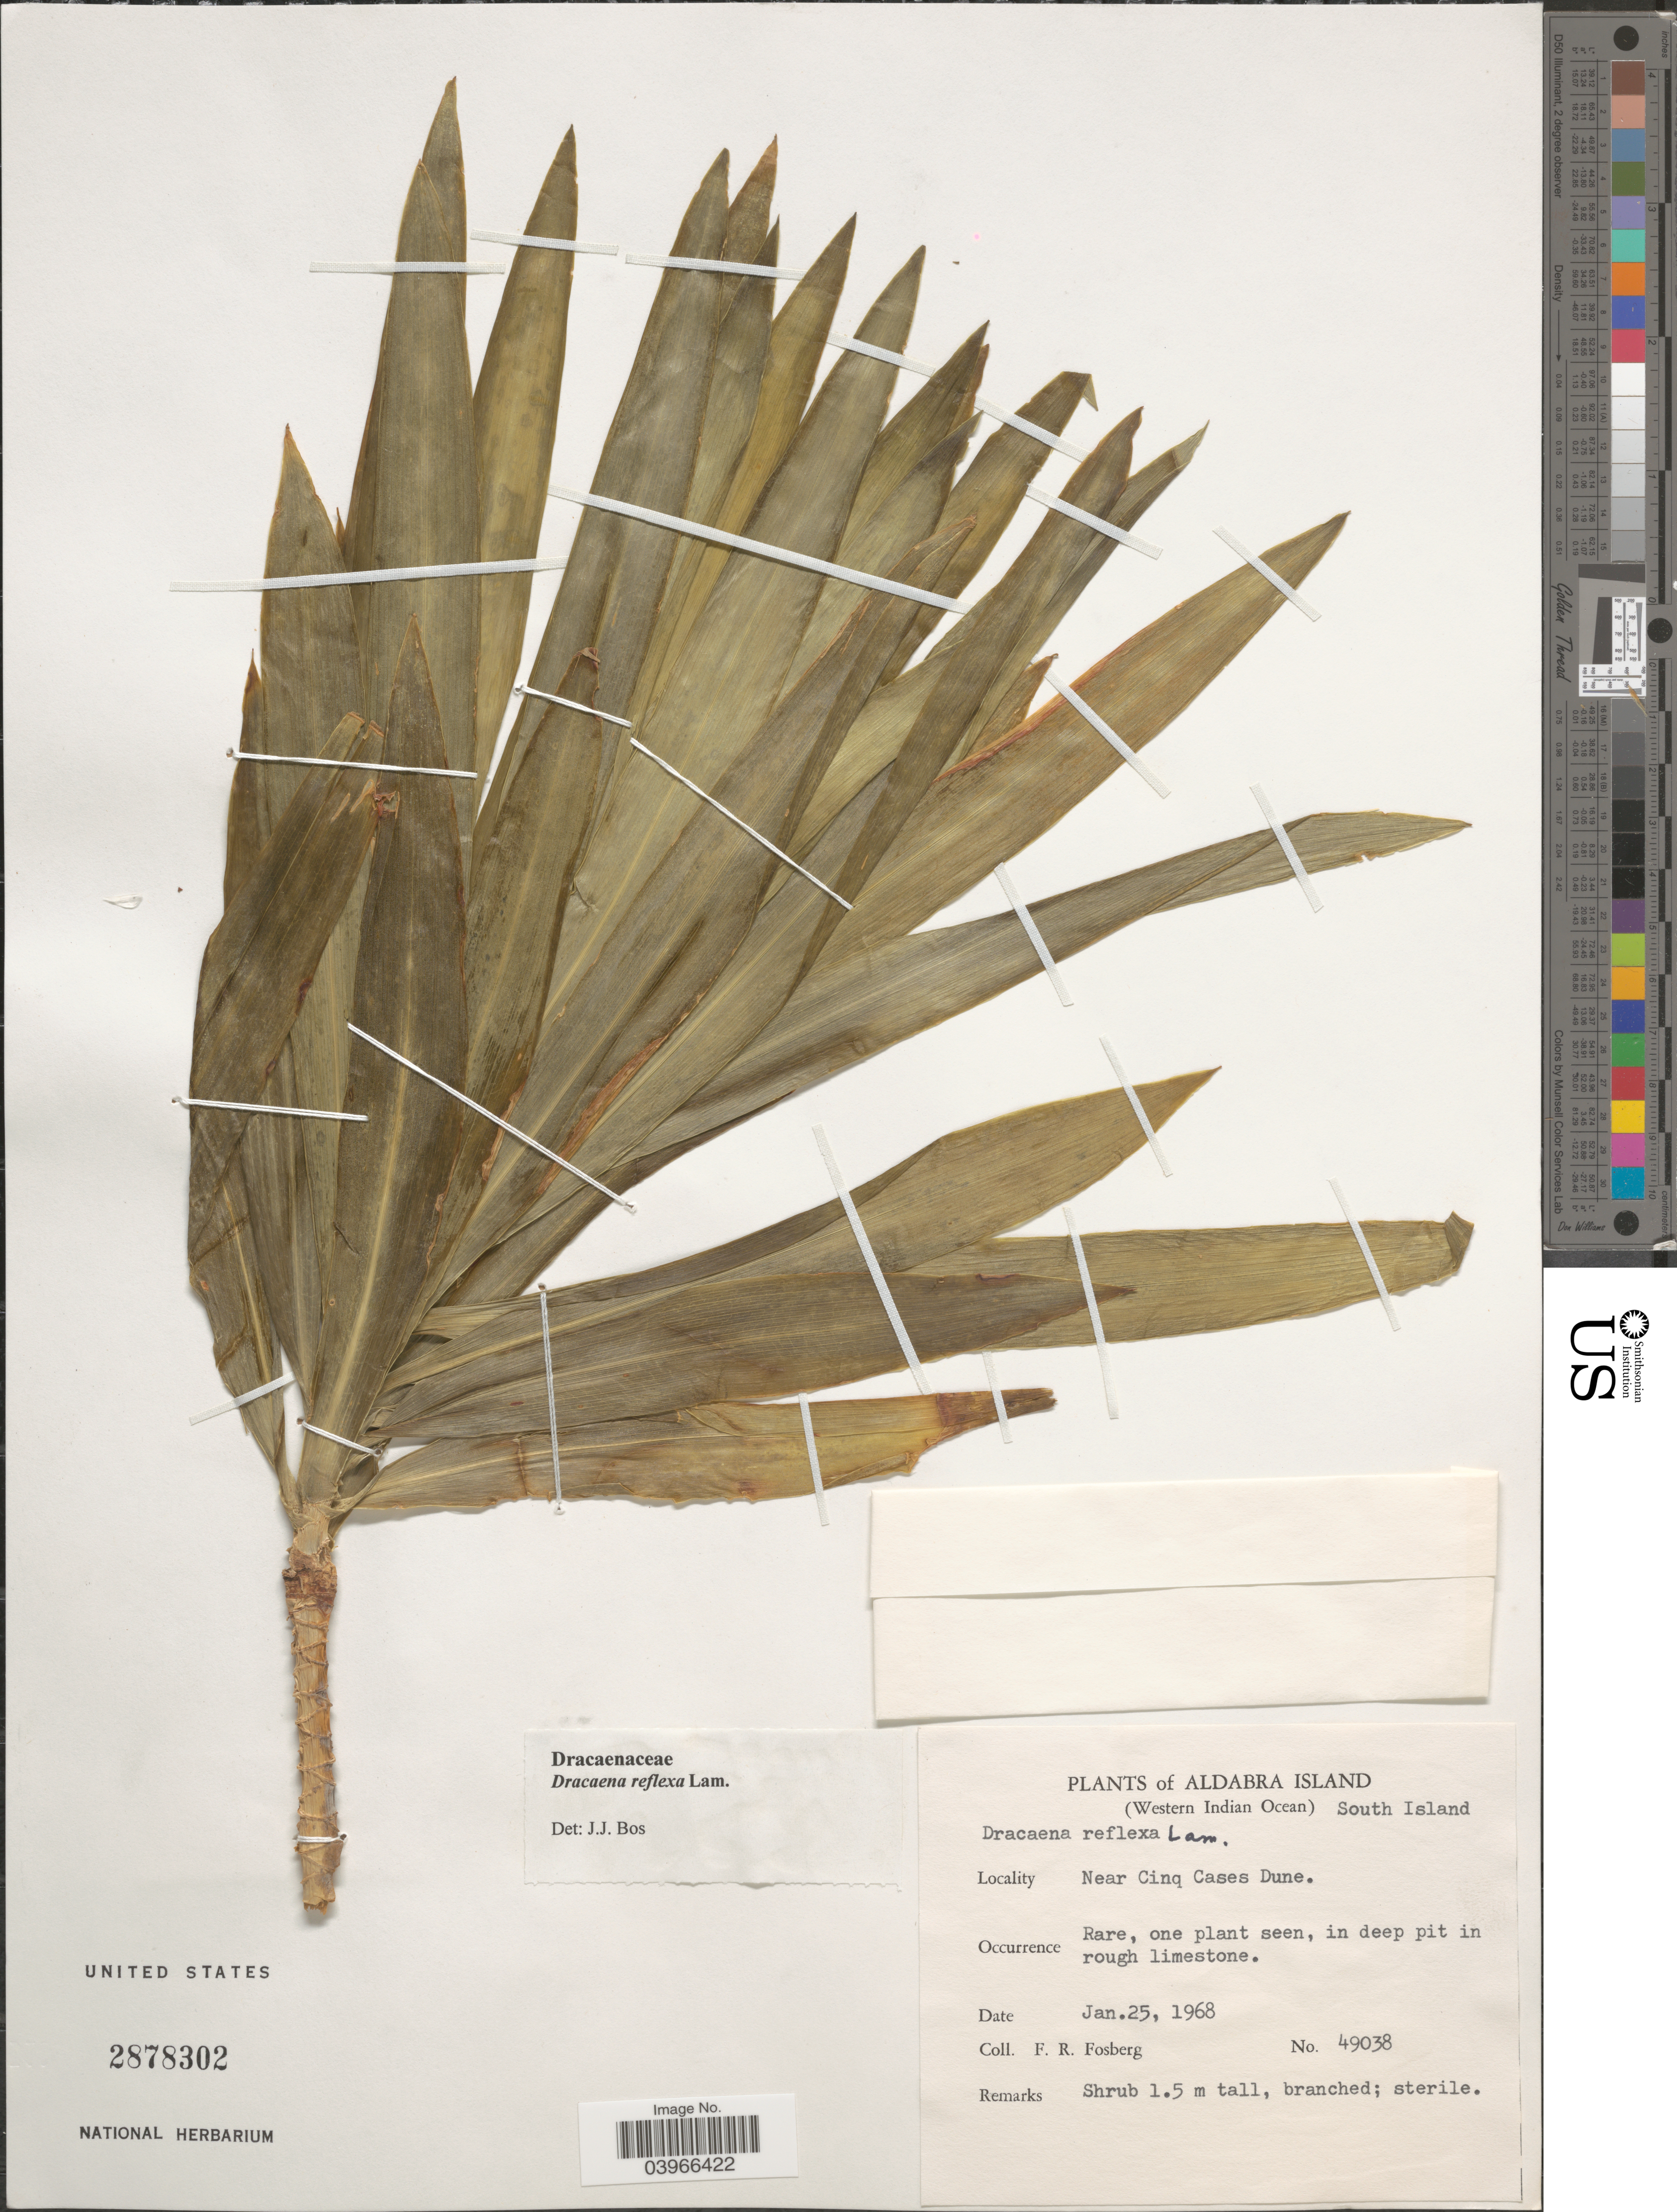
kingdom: Plantae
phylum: Tracheophyta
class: Liliopsida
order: Asparagales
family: Asparagaceae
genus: Dracaena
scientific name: Dracaena reflexa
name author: Lam.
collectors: F. R. Fosberg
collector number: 49038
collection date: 1968-01-25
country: Seychelles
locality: Aldabra Island (Western Indian Ocean) South Island. Near Cinq Bases Dune.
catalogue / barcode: US 2878302